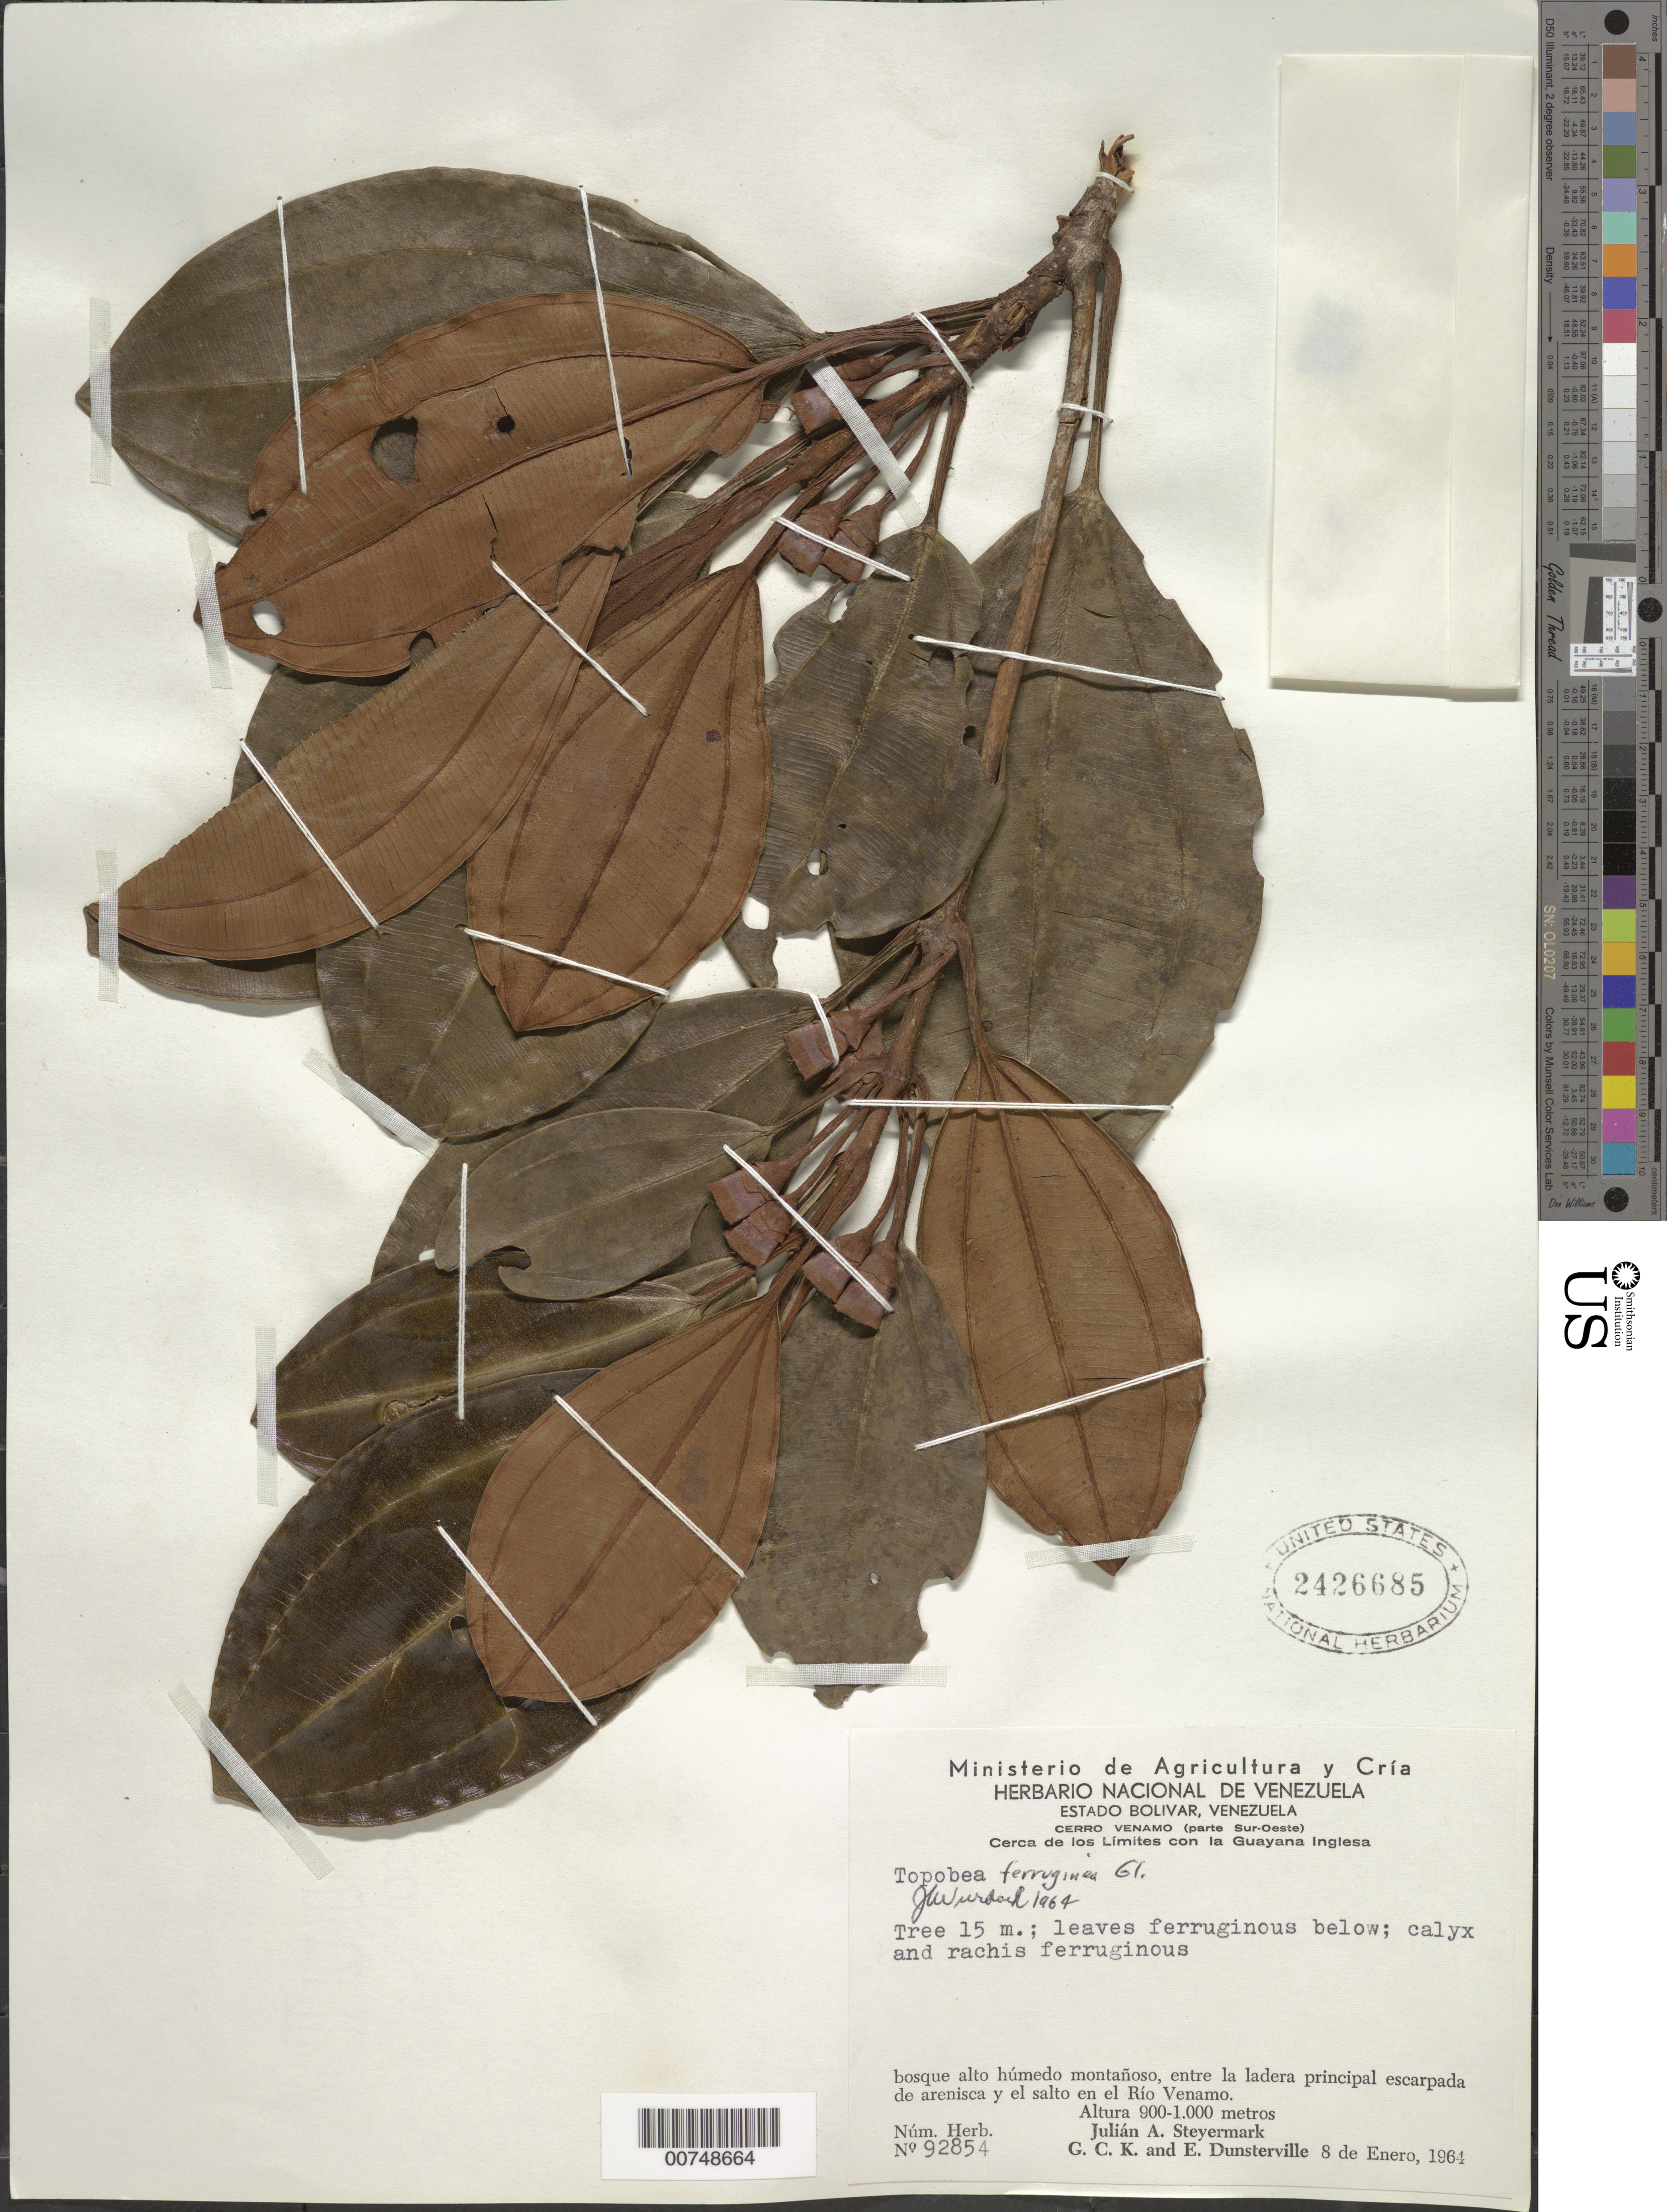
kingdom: Plantae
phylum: Tracheophyta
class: Magnoliopsida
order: Myrtales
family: Melastomataceae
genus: Topobea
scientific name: Topobea ferruginea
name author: Gleason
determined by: Wurdack, John J., (US), US (UNITED STATES)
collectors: J. Steyermark, G. C. K. Dunsterville & E. Dunsterville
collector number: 92854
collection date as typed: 8-Jan-64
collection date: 1964-01-08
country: Venezuela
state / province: Bolívar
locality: Cerro Venamo, cerca de los Límites con la Guayana Inglesa, entre la ladera principal escarpada de arenisca y el salto en el Río Venamo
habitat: Bosque alto humedo montanoso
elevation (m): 900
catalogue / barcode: US 2426685